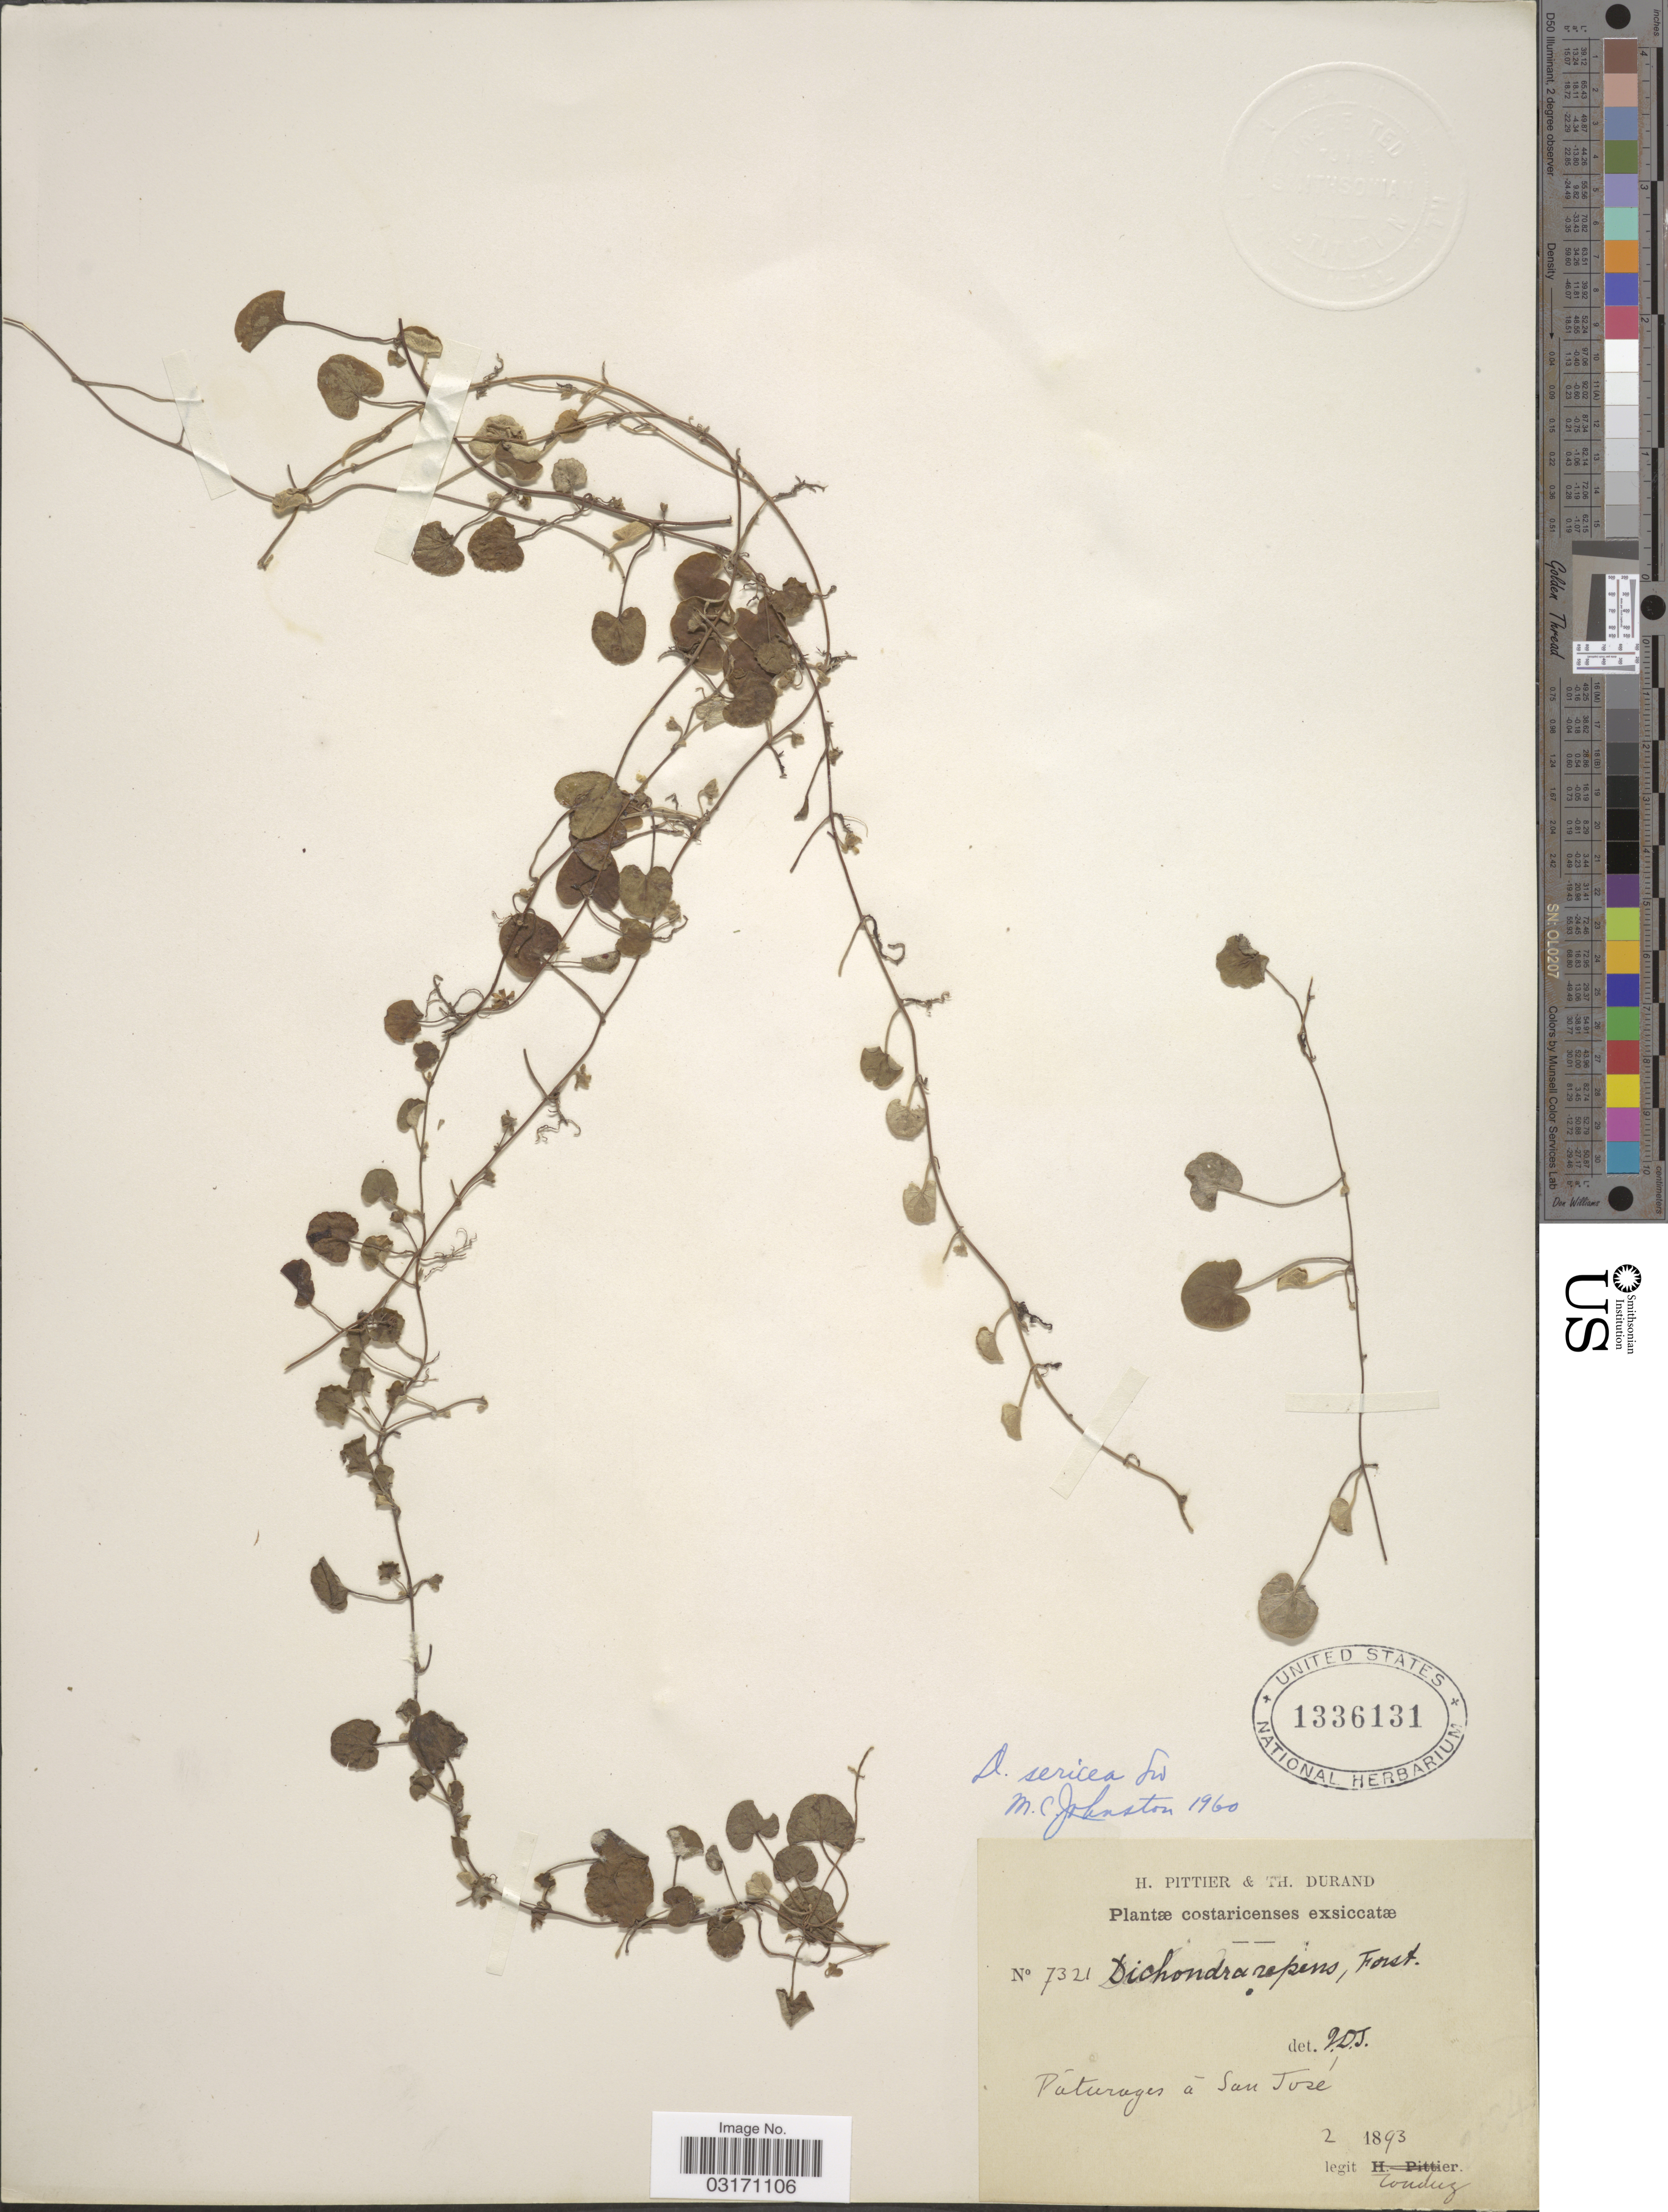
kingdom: Plantae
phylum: Tracheophyta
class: Magnoliopsida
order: Solanales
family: Convolvulaceae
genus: Dichondra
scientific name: Dichondra sericea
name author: Sw.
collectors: Tonduz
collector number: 7321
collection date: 1893-02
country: Costa Rica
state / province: San José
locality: Páturages á San José.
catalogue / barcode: US 1336131